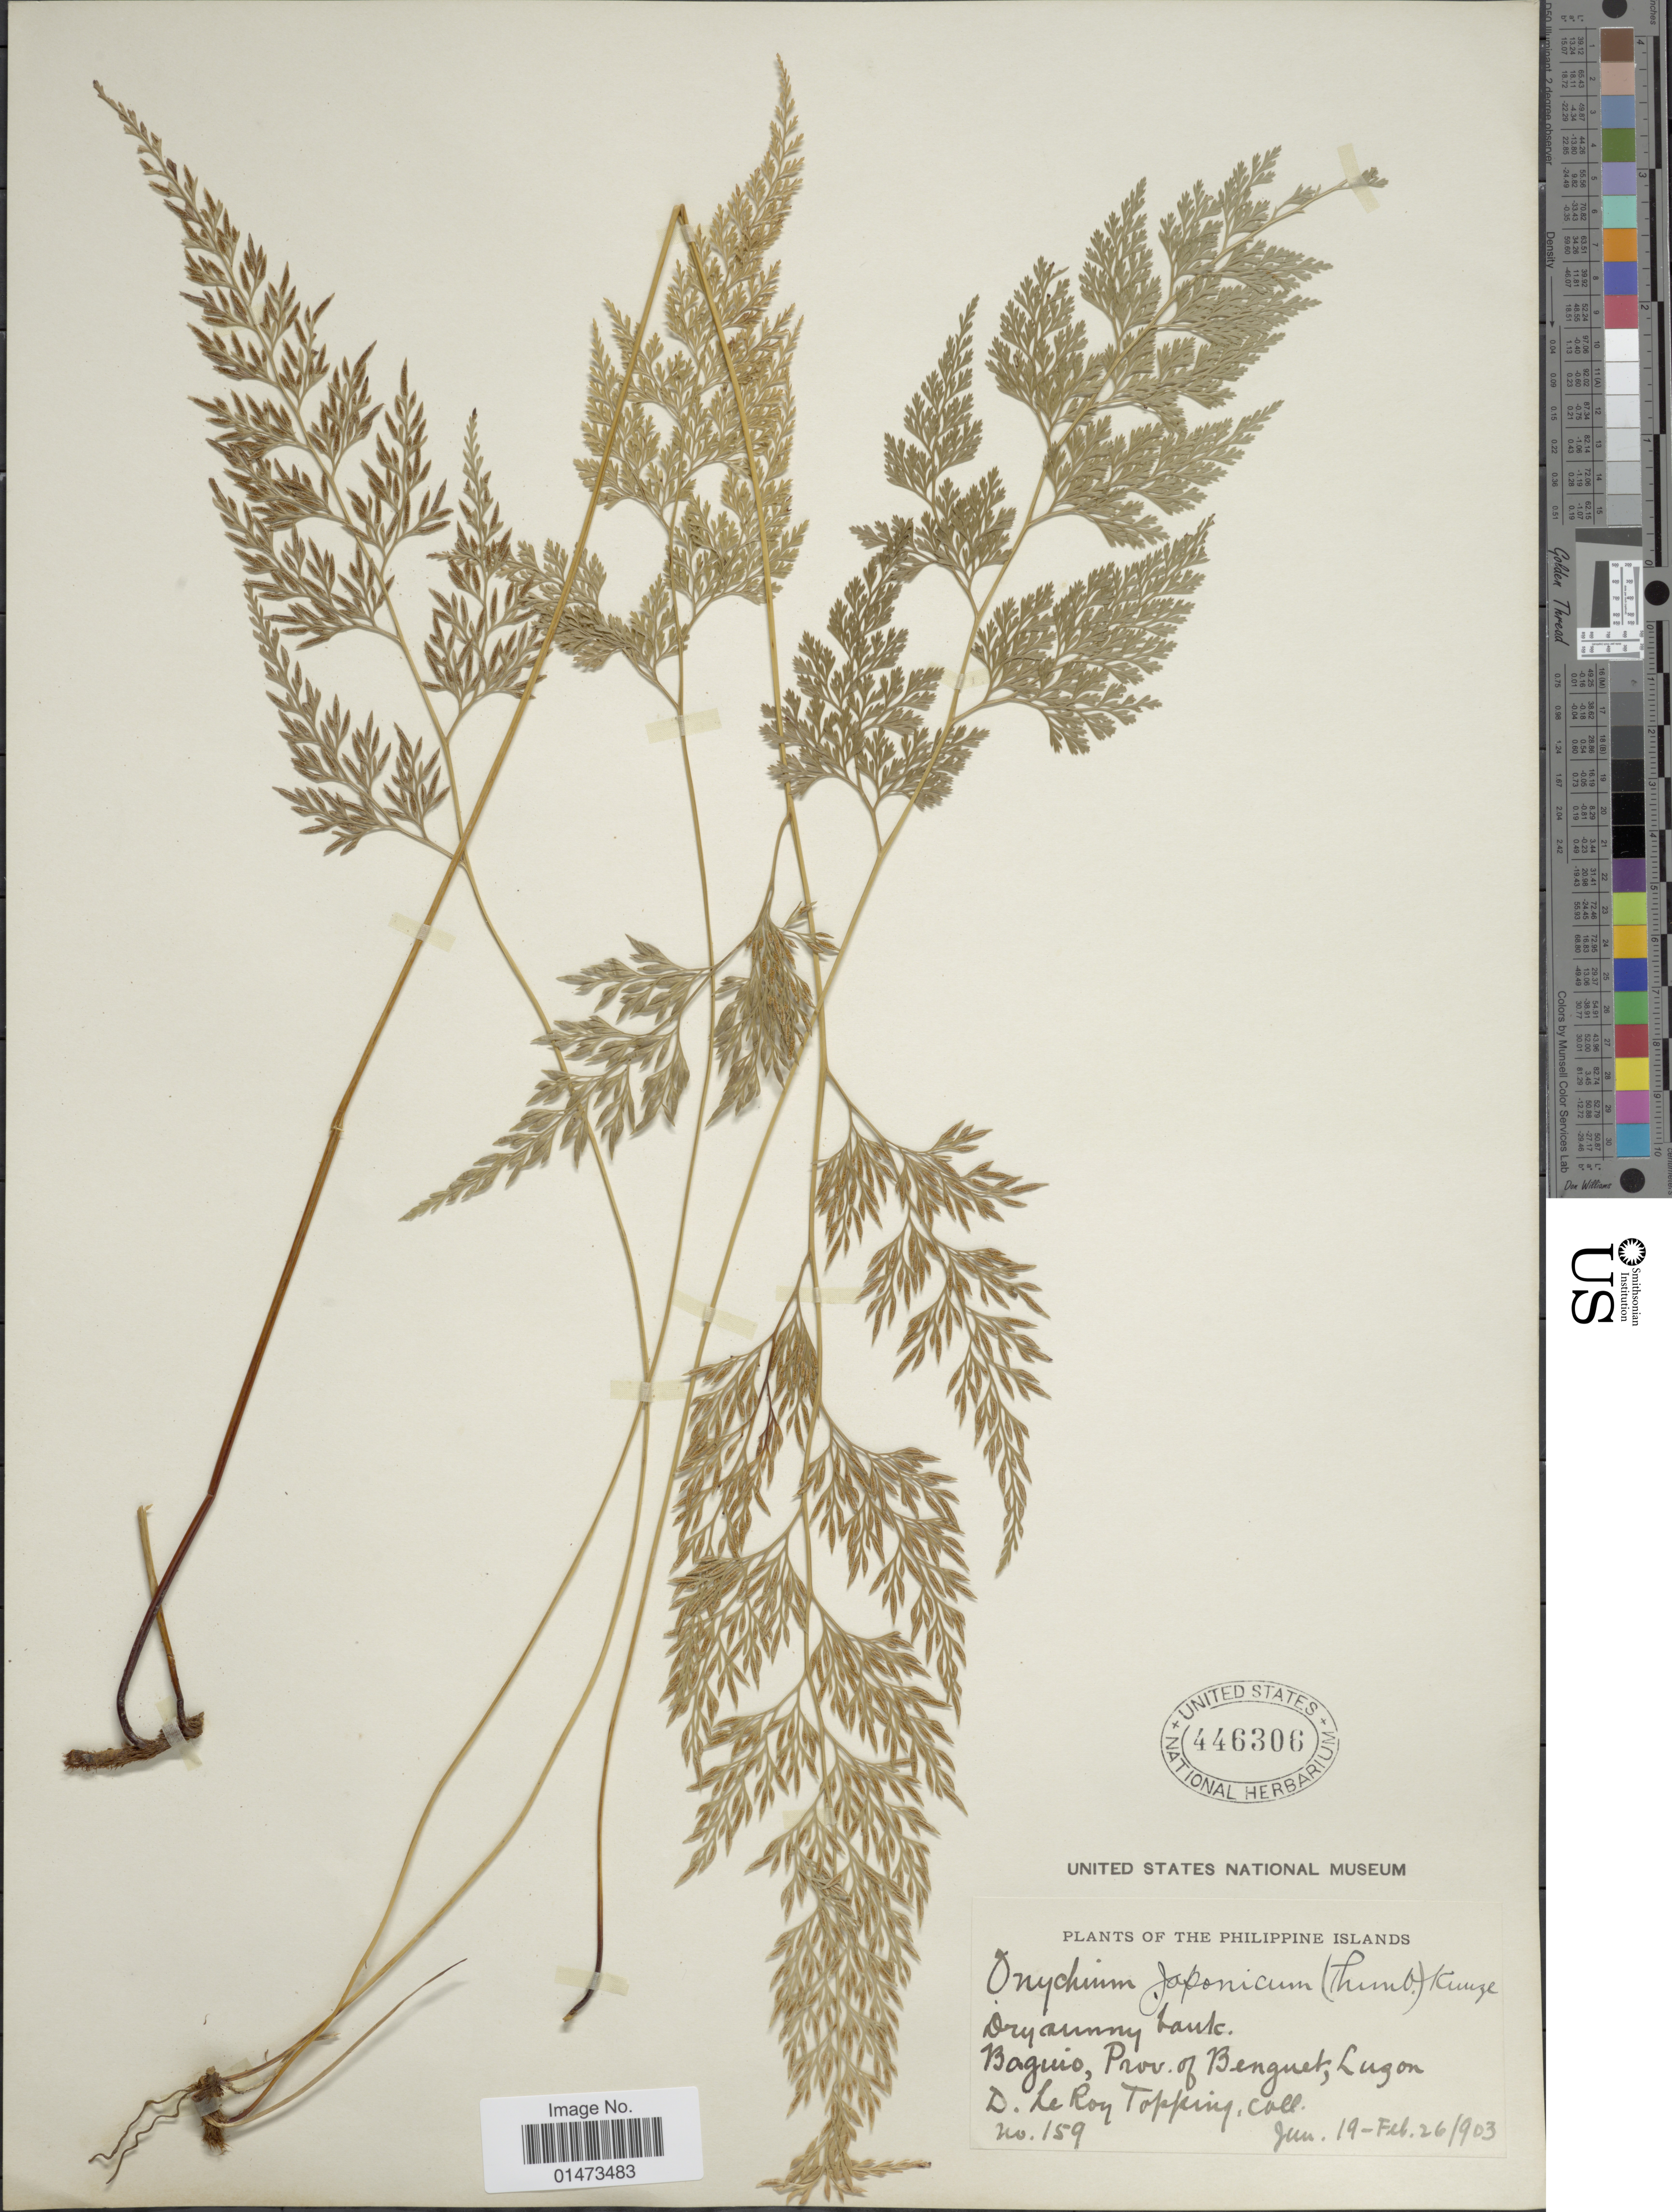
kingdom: Plantae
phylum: Tracheophyta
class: Polypodiopsida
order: Polypodiales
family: Pteridaceae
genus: Onychium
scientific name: Onychium japonicum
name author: (Thunb.) Kunze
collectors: D. L. Topping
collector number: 159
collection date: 1903-01-19/1903-02-26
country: Philippines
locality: Baguio, Prov. of Benguet, Luzon.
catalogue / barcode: US 446306